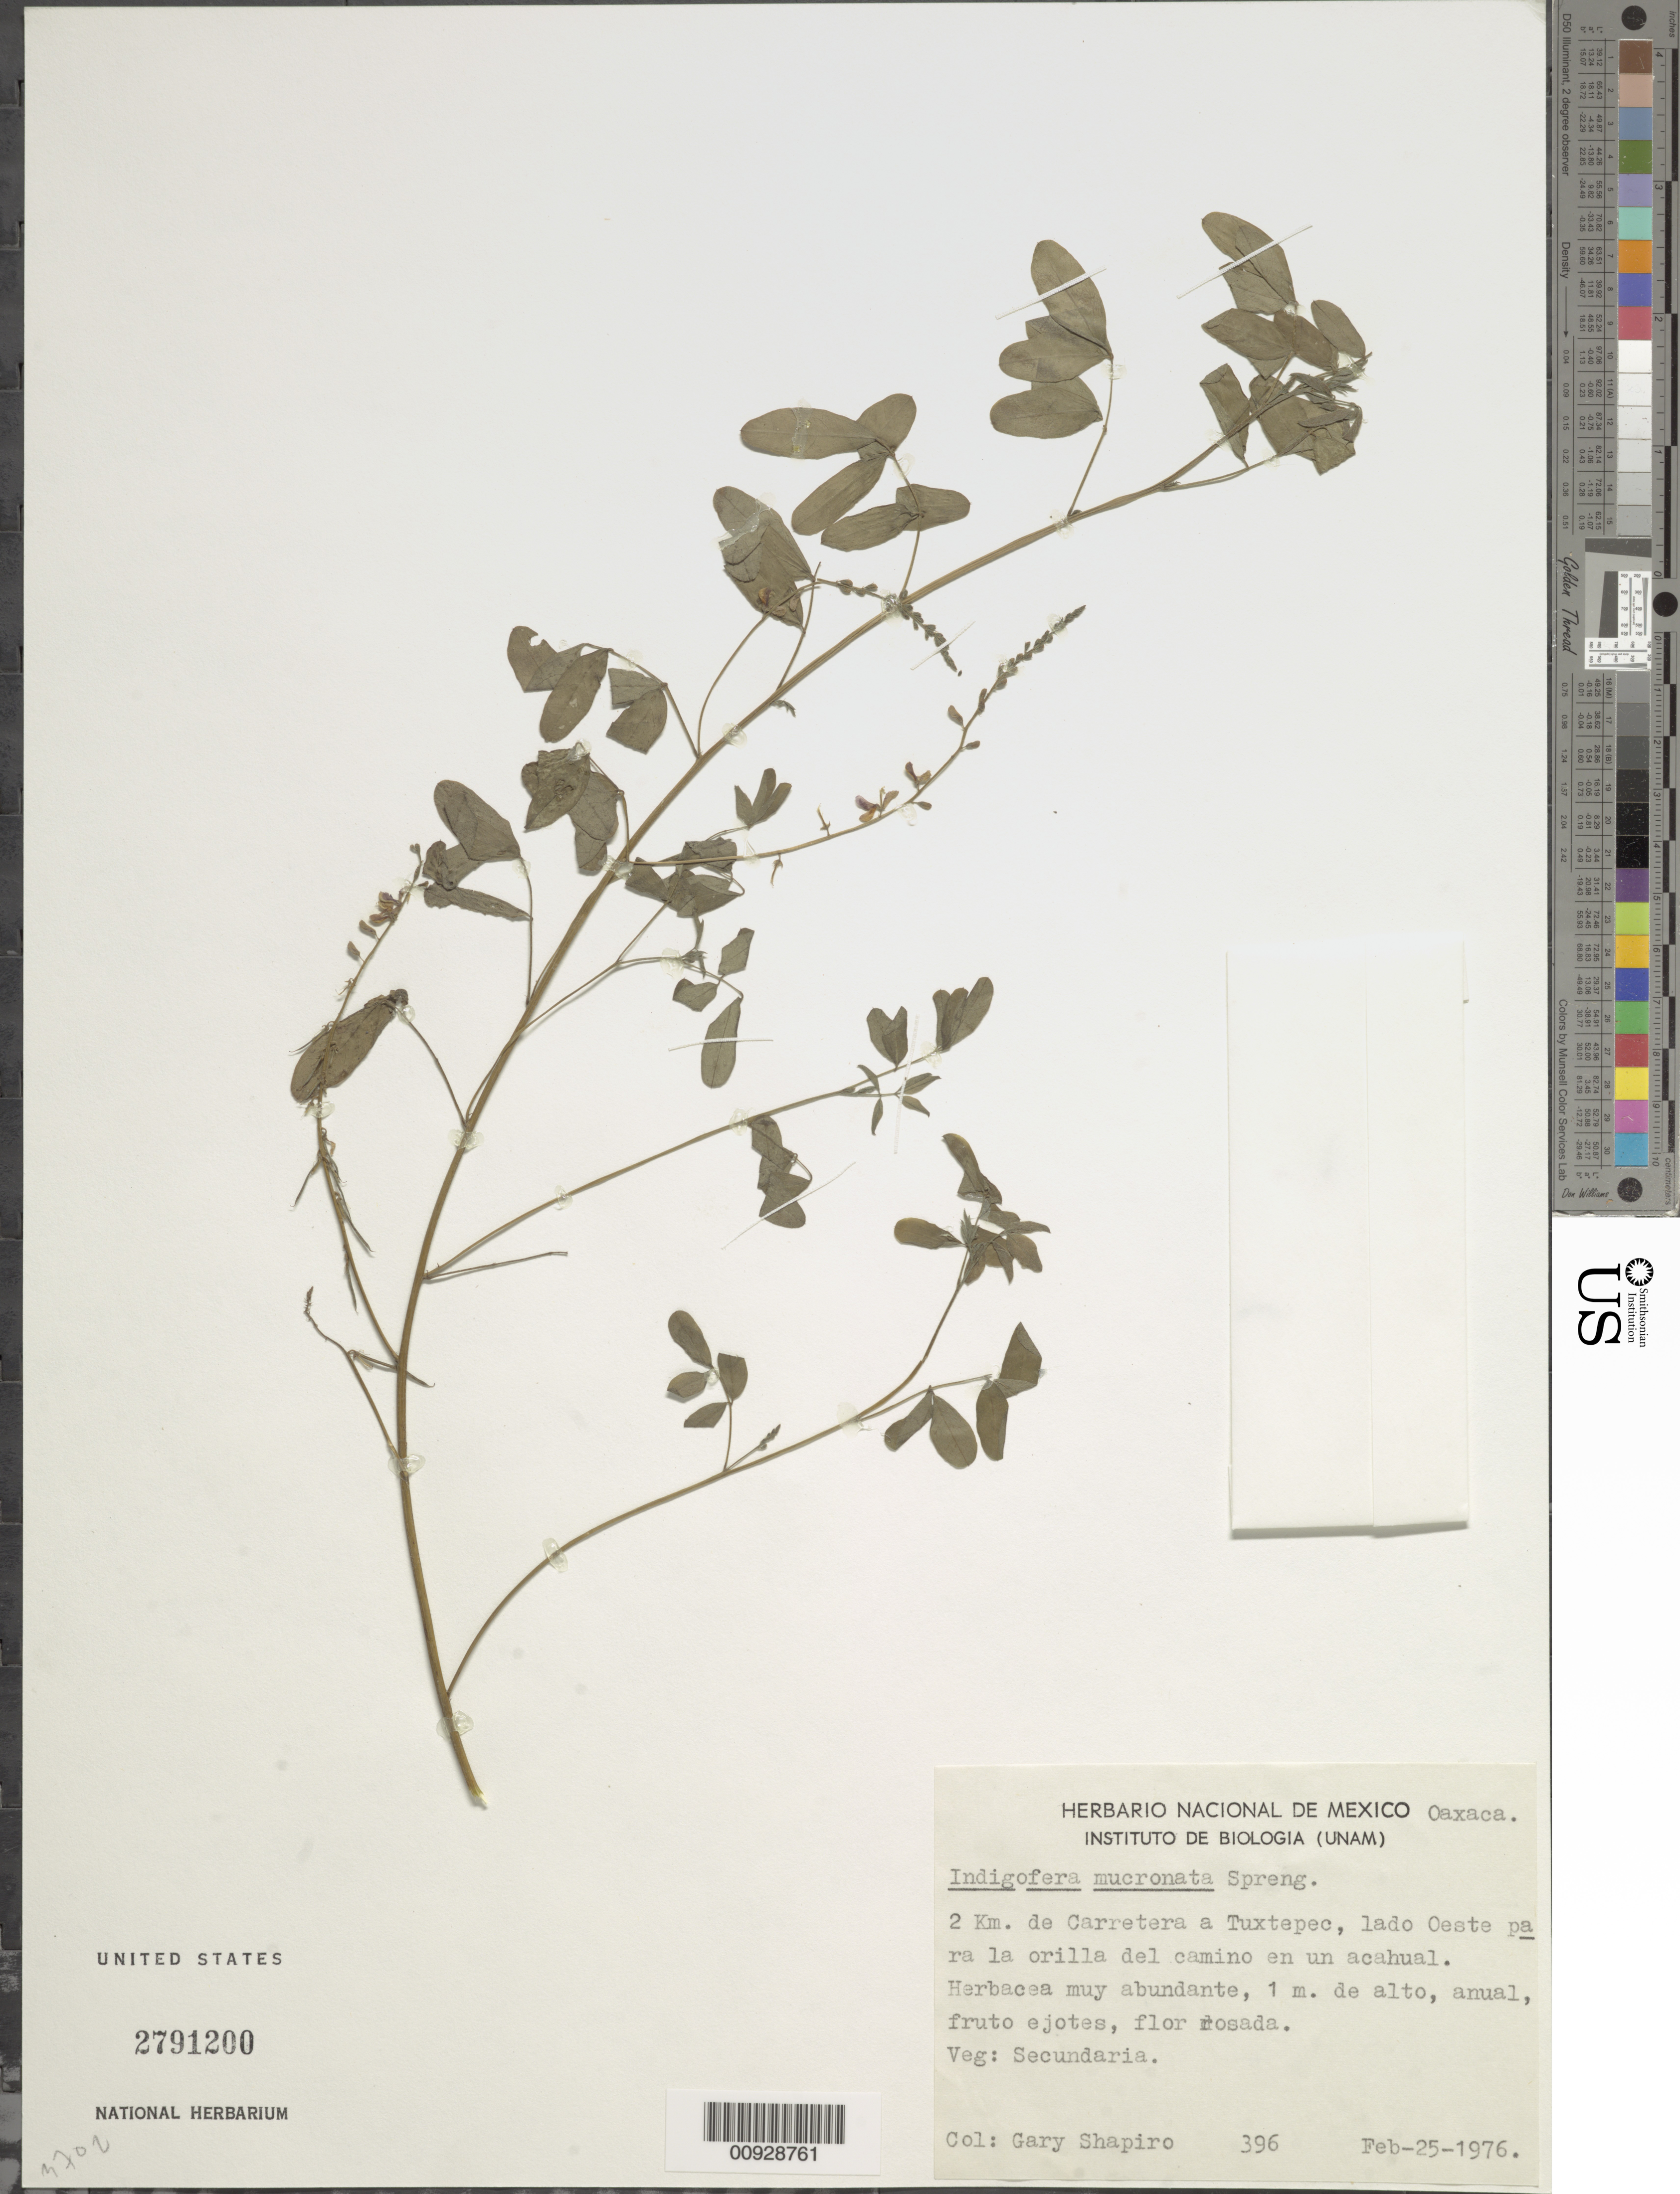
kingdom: Plantae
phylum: Tracheophyta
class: Magnoliopsida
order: Fabales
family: Fabaceae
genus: Indigofera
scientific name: Indigofera mucronata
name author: Lam.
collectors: G. Shapiro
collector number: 396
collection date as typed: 25 Feb 1976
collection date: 1976-02-25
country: Mexico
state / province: Oaxaca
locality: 2 km. de Carretera a Tuxtepec, lado Oeste para la orilla del camino.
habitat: En un acahual. Veg. Secundaria.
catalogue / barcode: US 2791200